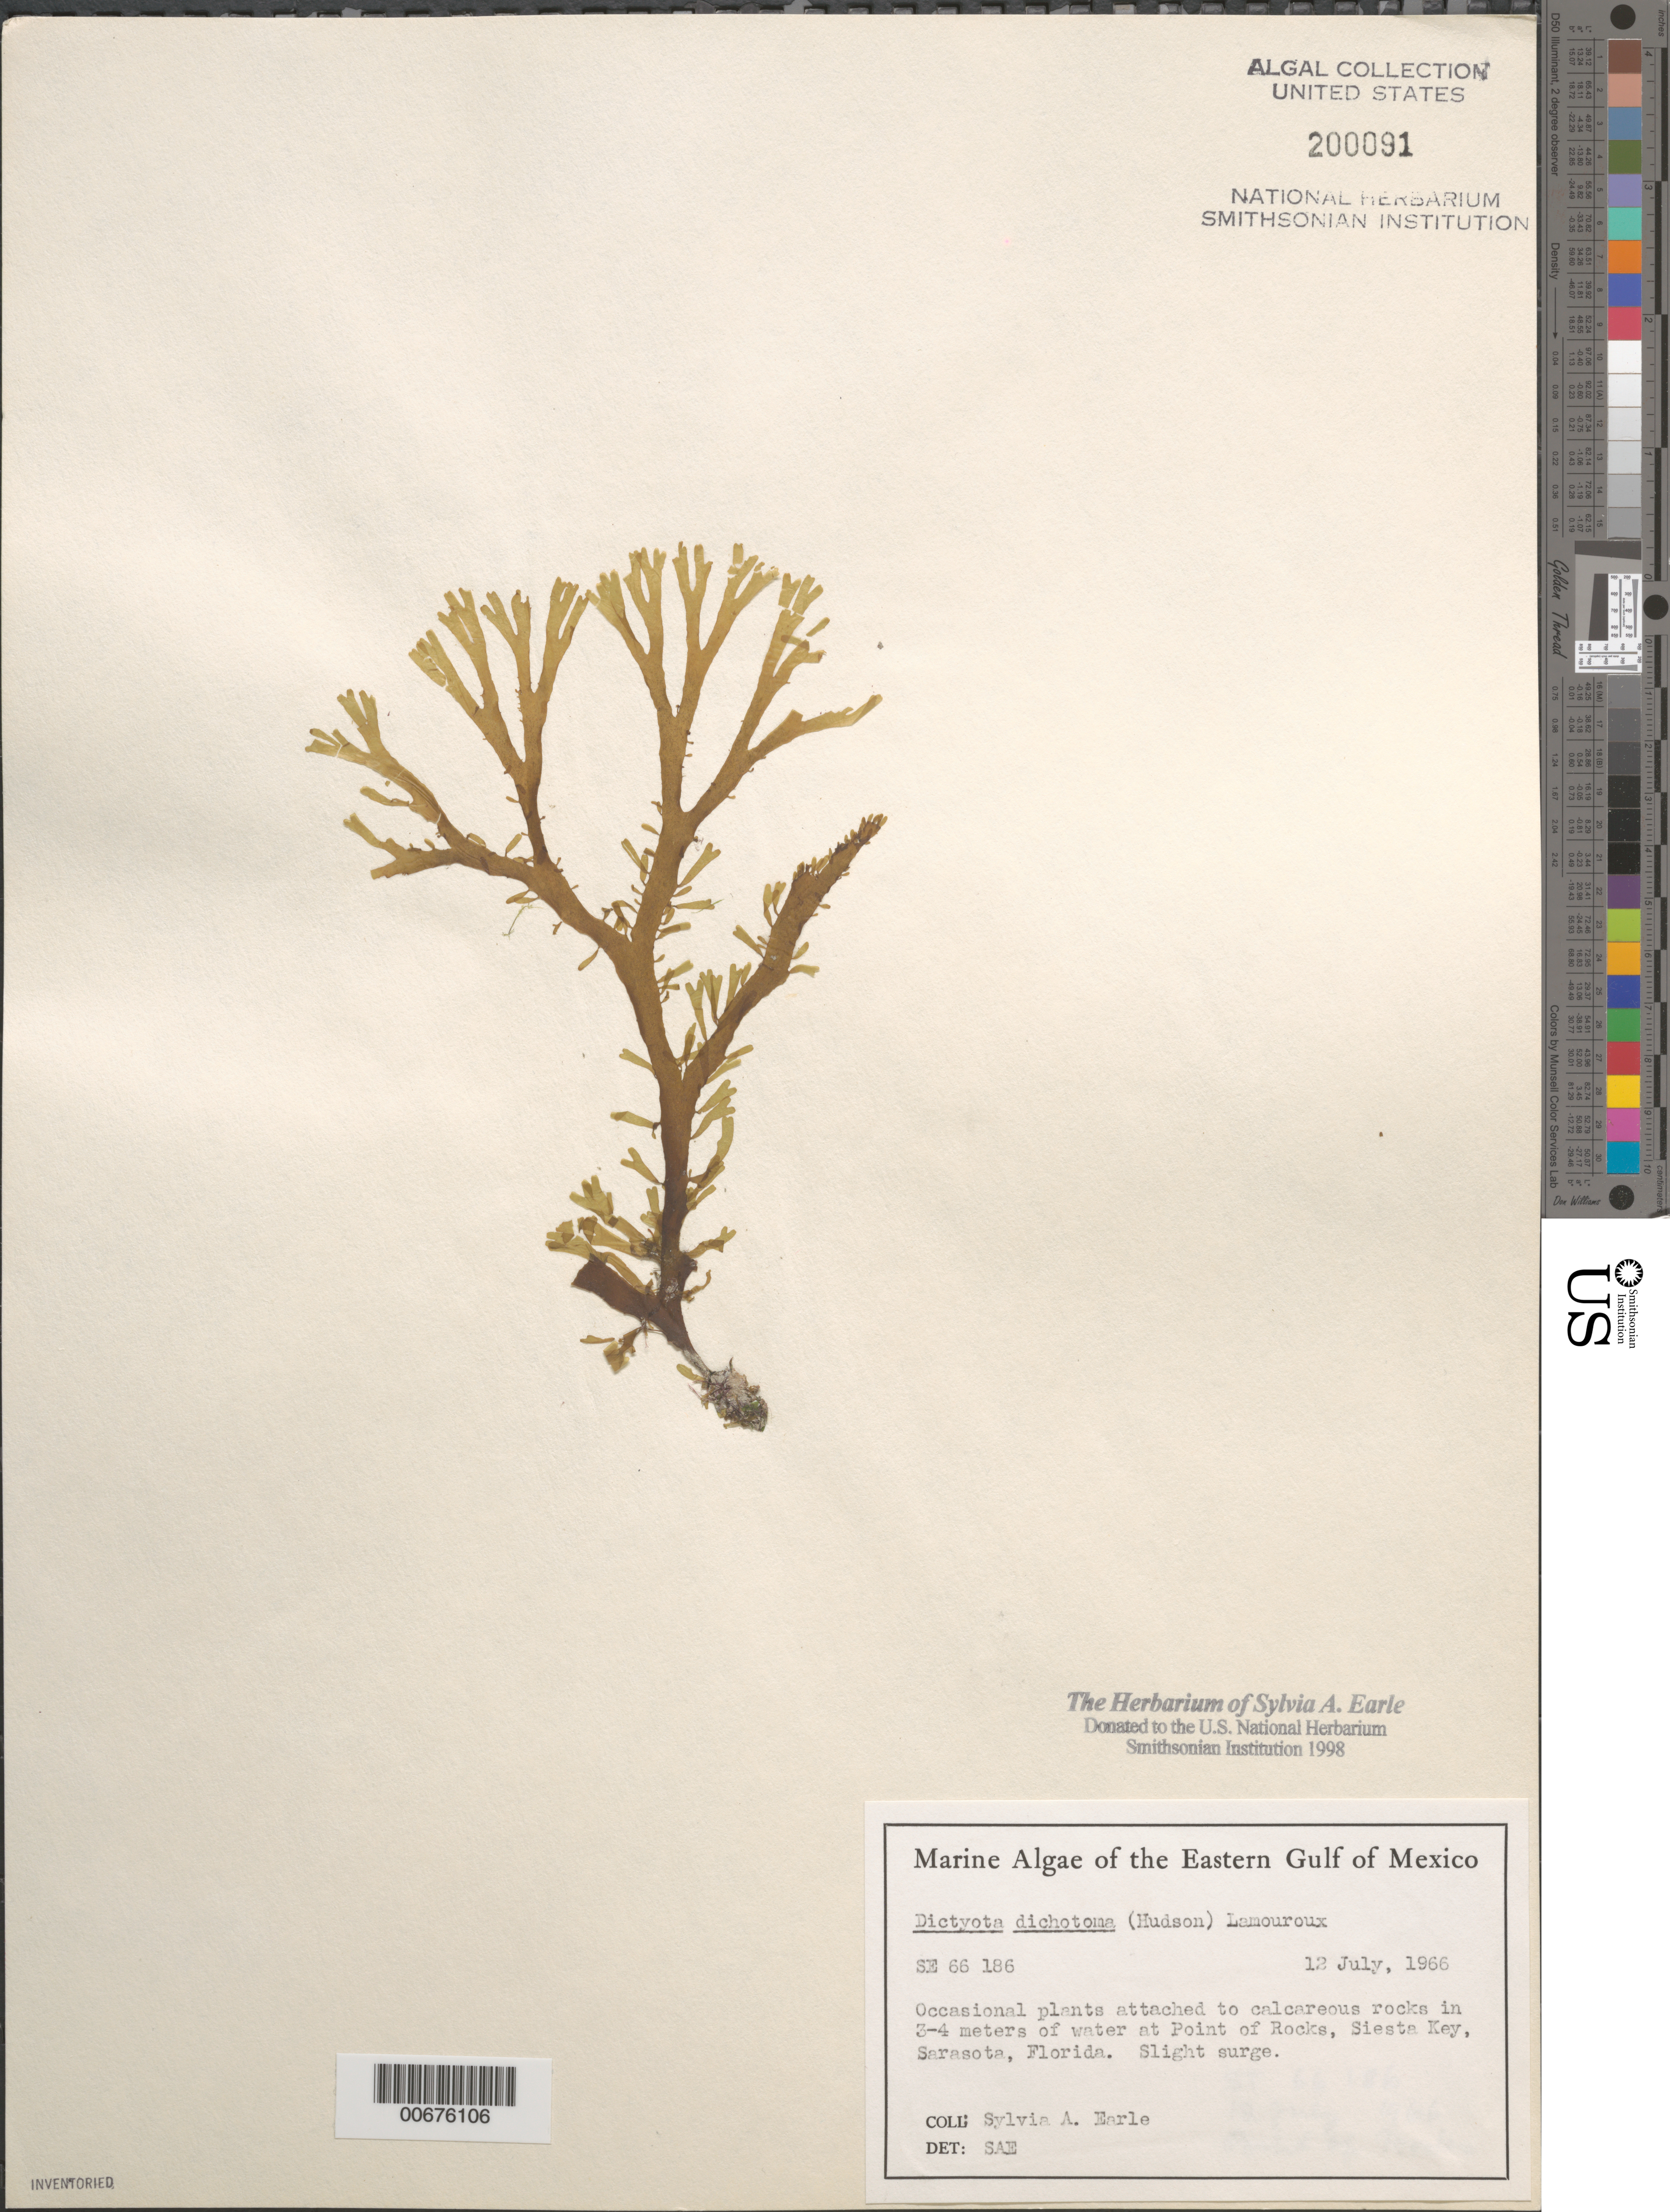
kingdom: Chromista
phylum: Ochrophyta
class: Phaeophyceae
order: Dictyotales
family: Dictyotaceae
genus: Dictyota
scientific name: Dictyota dichotoma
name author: (Huds.) J.V.Lamouroux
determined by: Earle, S. A.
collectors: S. A. Earle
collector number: Se 66186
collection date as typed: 12 Jul 1966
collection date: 1966-07-12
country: United States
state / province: Florida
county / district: Sarasota County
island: Siesta Key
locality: Point of Rocks, Sarasota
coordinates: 27 14.6'N, 82 32.1'W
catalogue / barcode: US 200091